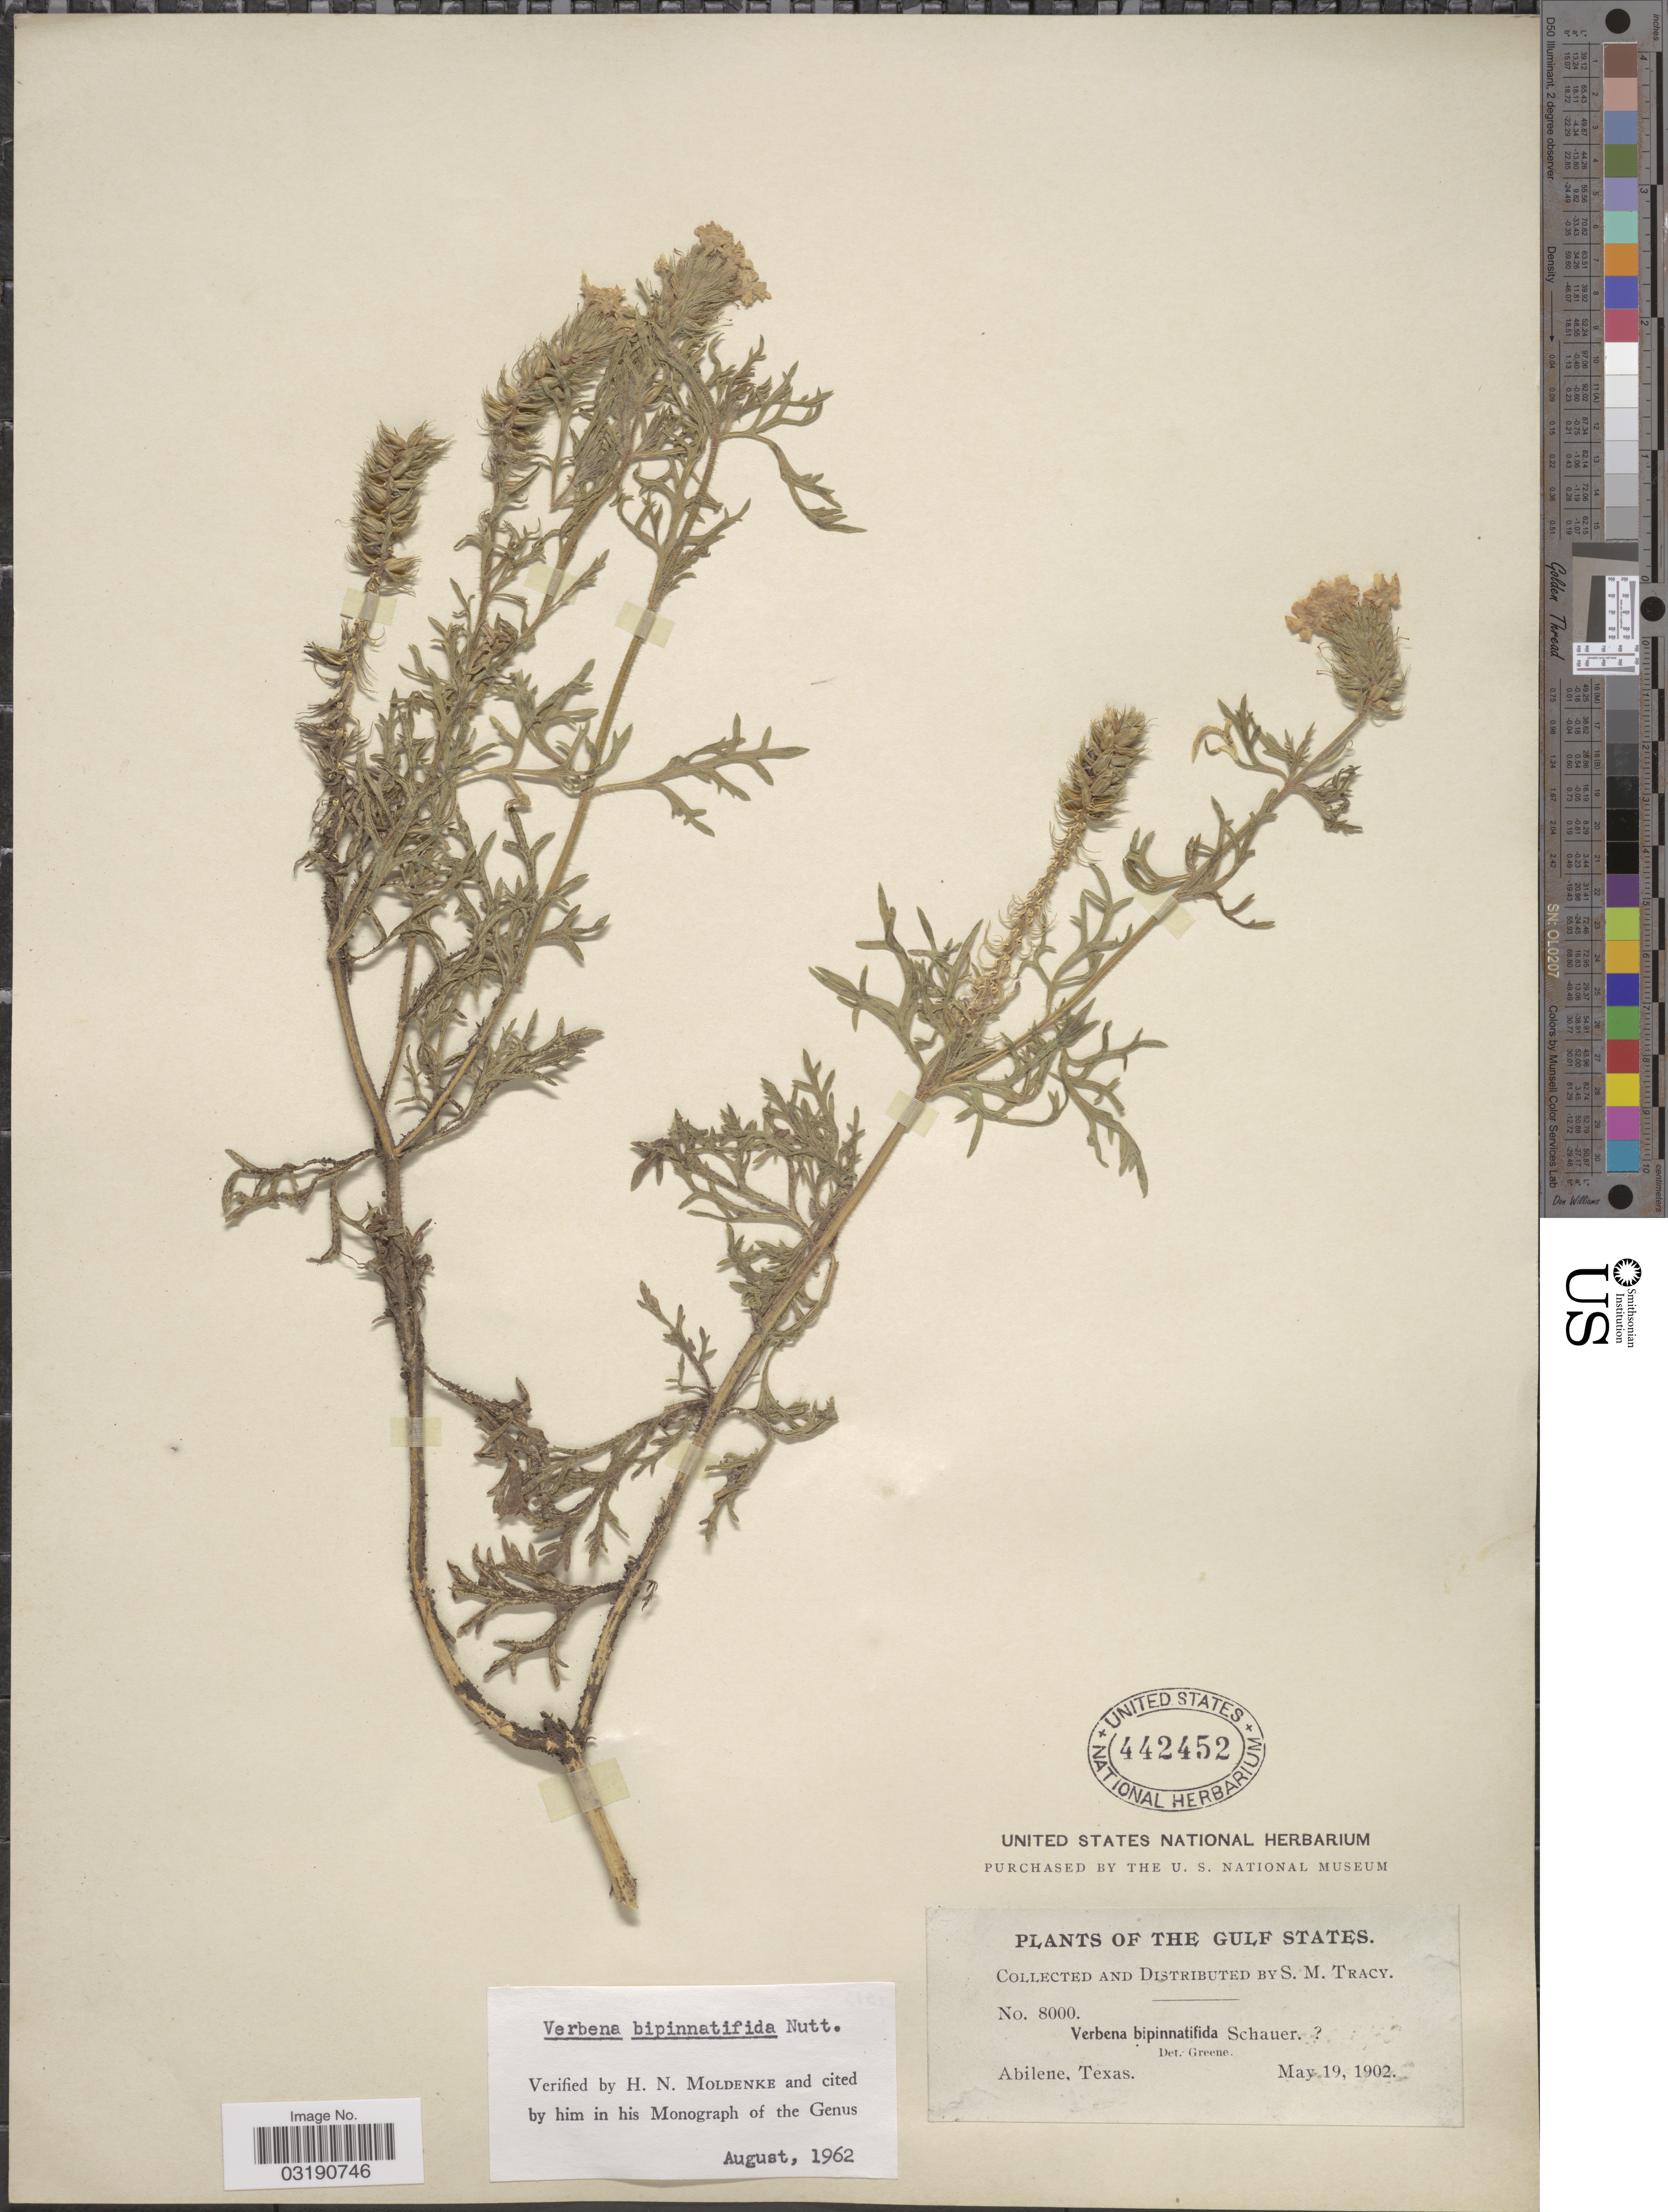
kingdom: Plantae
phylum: Tracheophyta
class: Magnoliopsida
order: Lamiales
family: Verbenaceae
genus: Verbena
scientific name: Verbena bipinnatifida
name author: (Schauer) Nutt.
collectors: S. M. Tracy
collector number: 8000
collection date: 1903-05-19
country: United States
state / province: Texas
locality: Gulf States. Abilene.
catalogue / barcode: US 442452